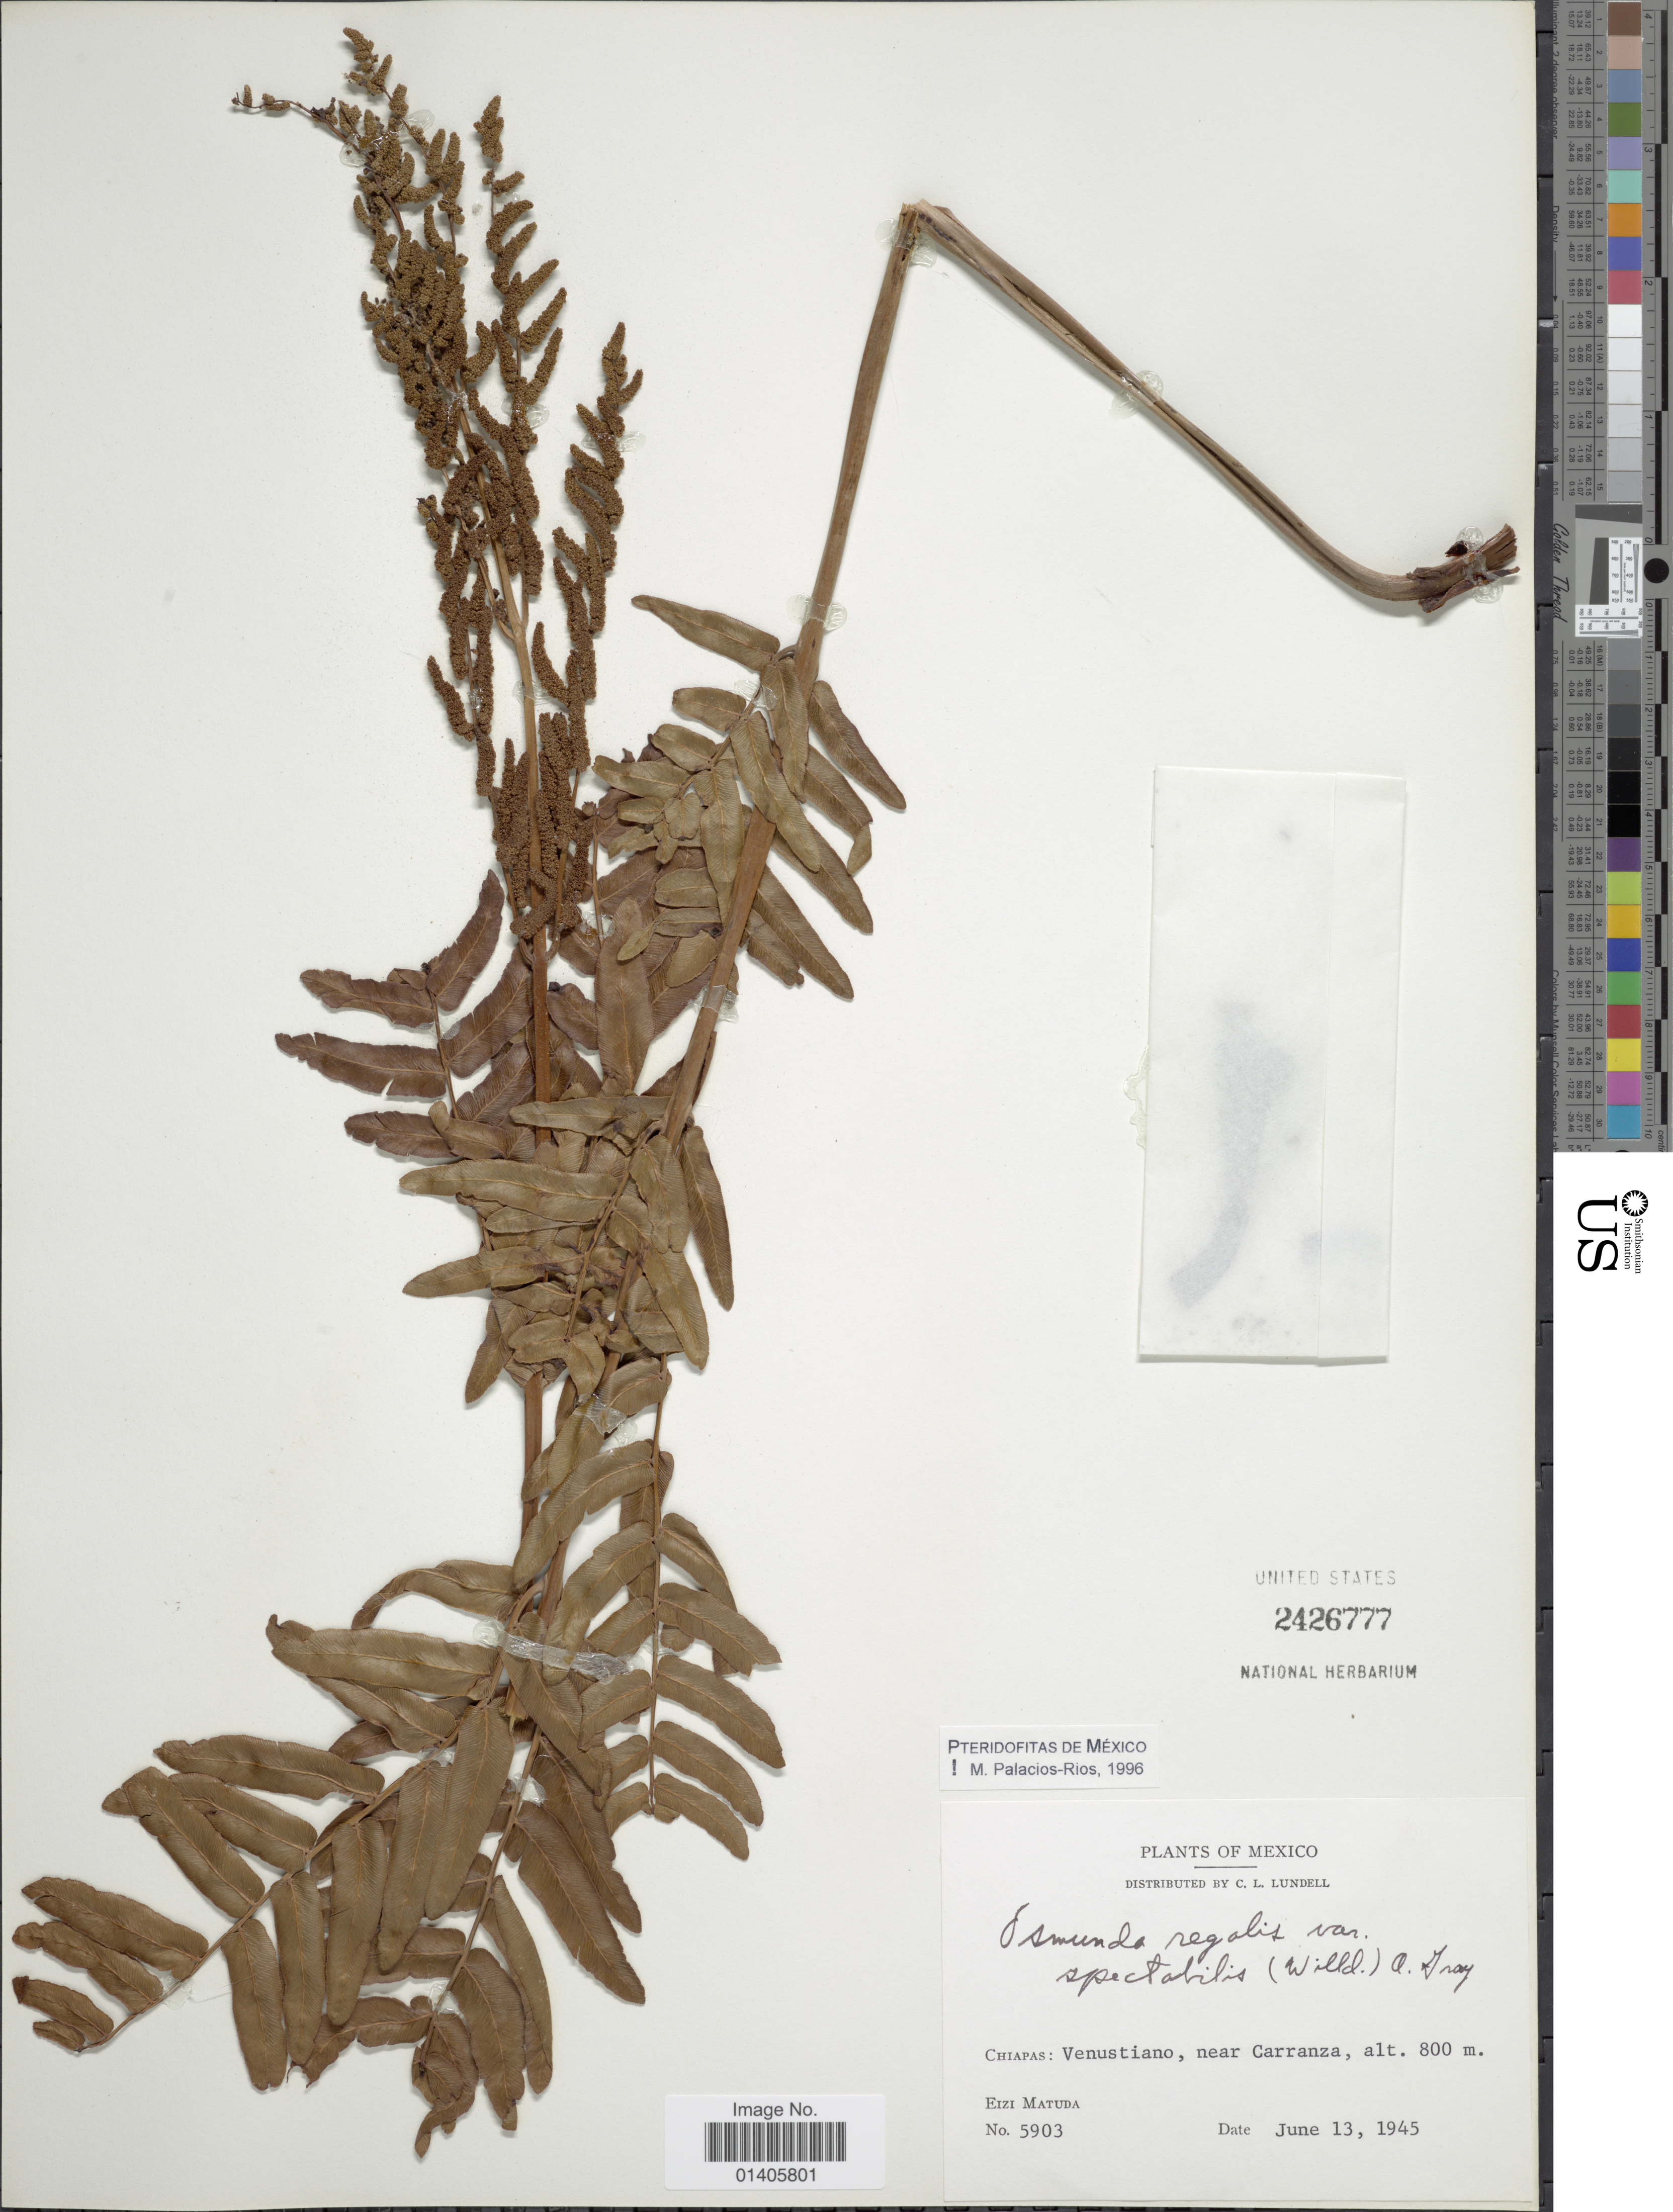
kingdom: Plantae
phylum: Tracheophyta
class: Polypodiopsida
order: Osmundales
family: Osmundaceae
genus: Osmunda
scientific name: Osmunda regalis var. spectabilis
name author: (Willd.) A. Gray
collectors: E. Matuda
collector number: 5903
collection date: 1948-06-13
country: Mexico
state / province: Chiapas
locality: Venustiano, near Carranza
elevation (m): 800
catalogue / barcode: US 2426777